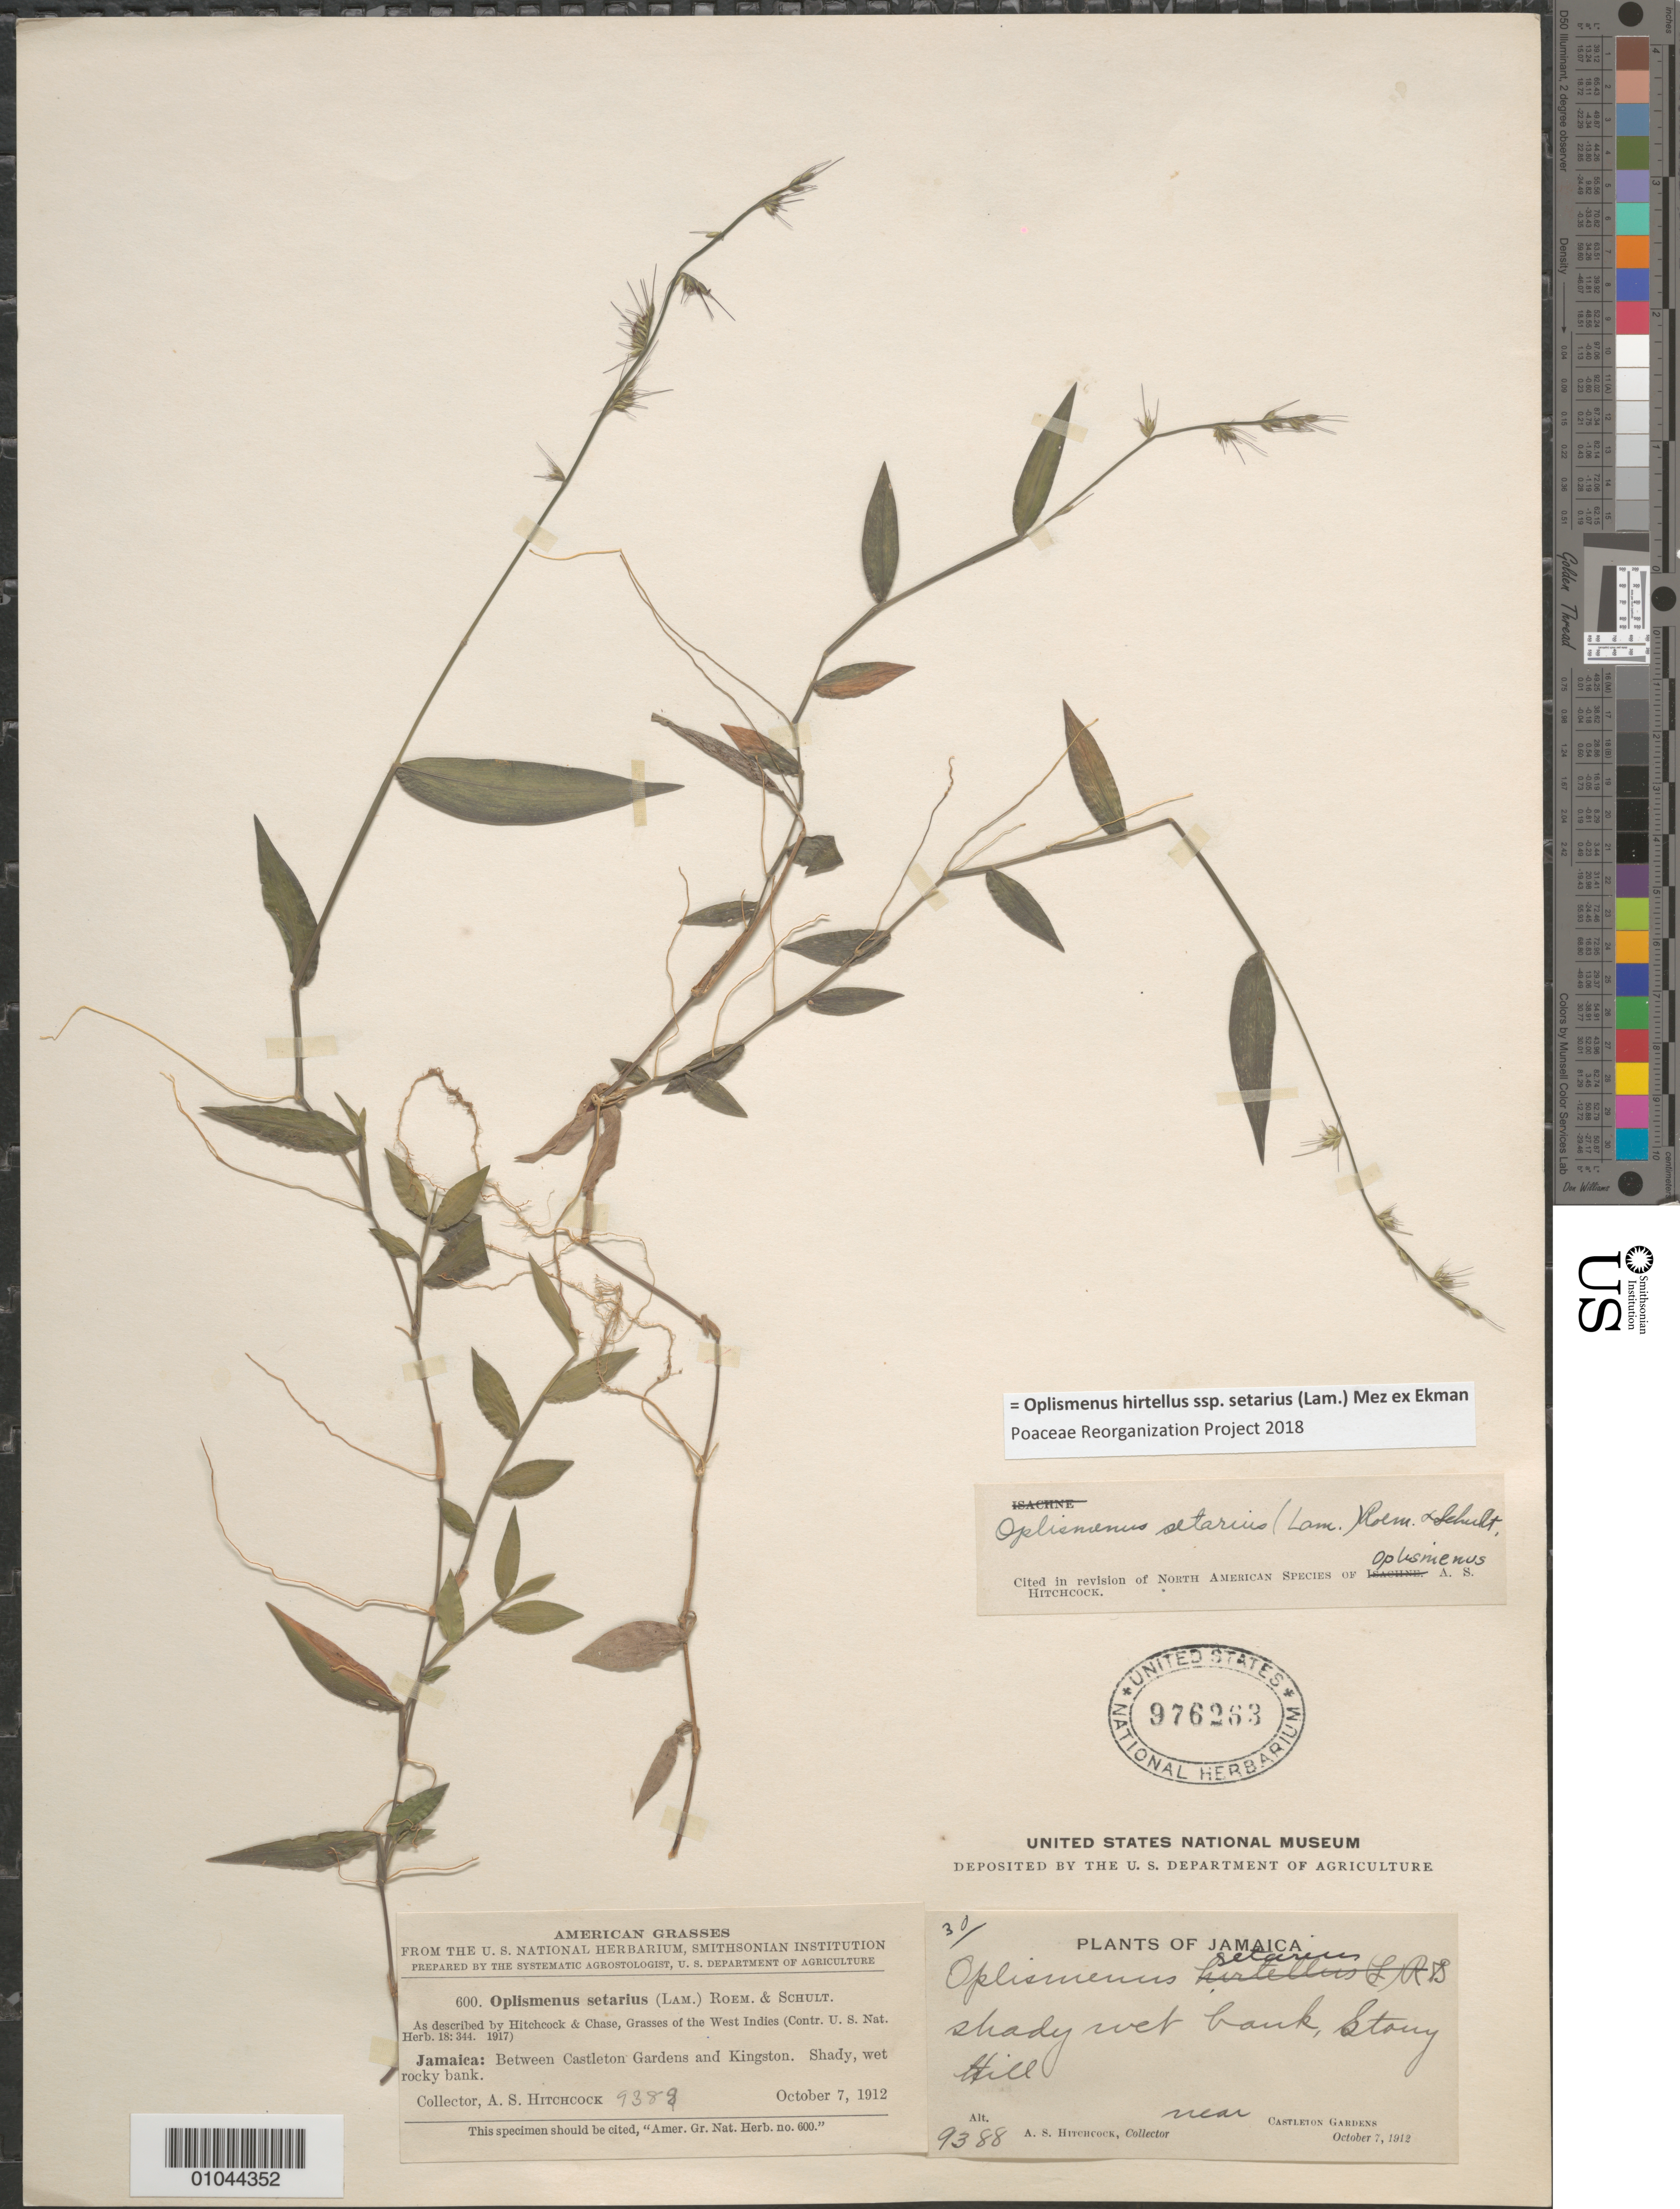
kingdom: Plantae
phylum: Tracheophyta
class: Liliopsida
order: Poales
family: Poaceae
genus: Oplismenus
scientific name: Oplismenus hirtellus subsp. setarius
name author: (Lam.) Mez ex Ekman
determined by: Poaceae Reorganization Project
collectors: A. S. Hitchcock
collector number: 9388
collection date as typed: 07 Oct 1912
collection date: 1912-10-07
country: Jamaica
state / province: Saint Andrew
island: Jamaica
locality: Near Castleton Gardens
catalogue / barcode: US 976263